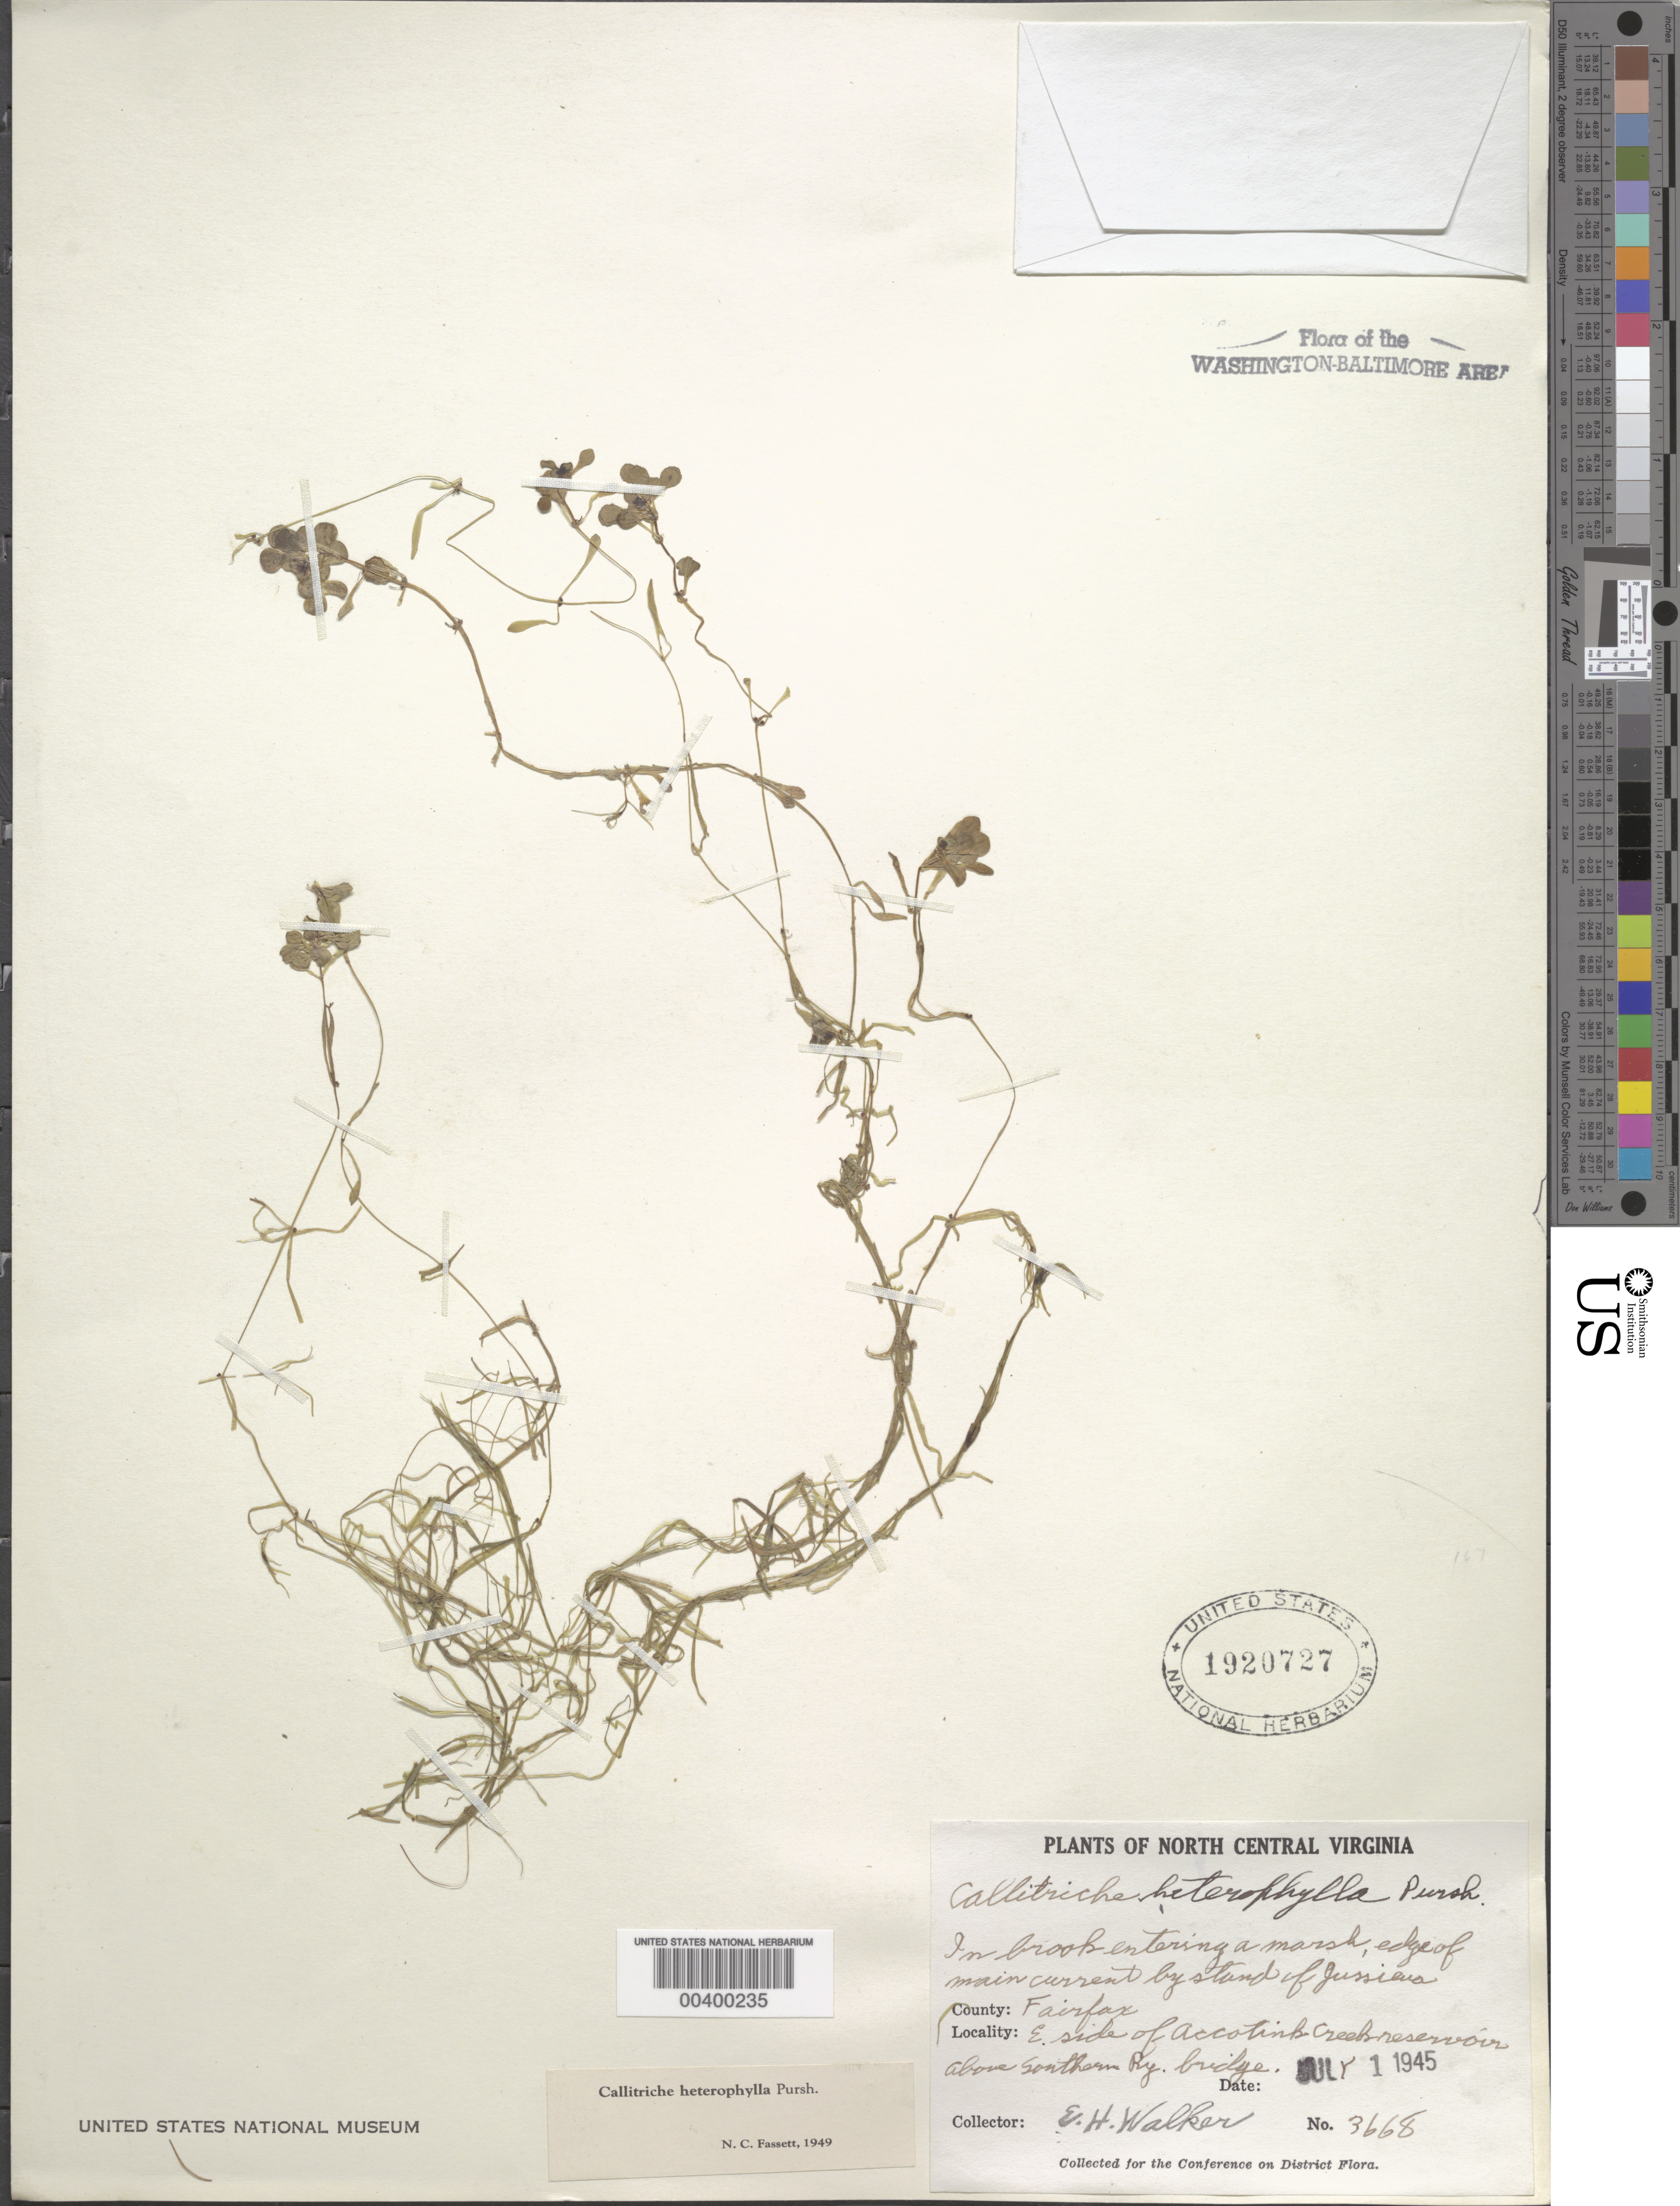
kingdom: Plantae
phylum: Tracheophyta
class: Magnoliopsida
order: Lamiales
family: Plantaginaceae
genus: Callitriche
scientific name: Callitriche heterophylla Pursh emend. Darby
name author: Pursh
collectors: E. H. Walker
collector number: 3668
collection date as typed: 01 Jul 1945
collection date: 1945-07-01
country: United States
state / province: Virginia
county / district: Fairfax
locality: Accotink Creek Reservoir, above Southern Railroad Bridge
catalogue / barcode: US 1920727